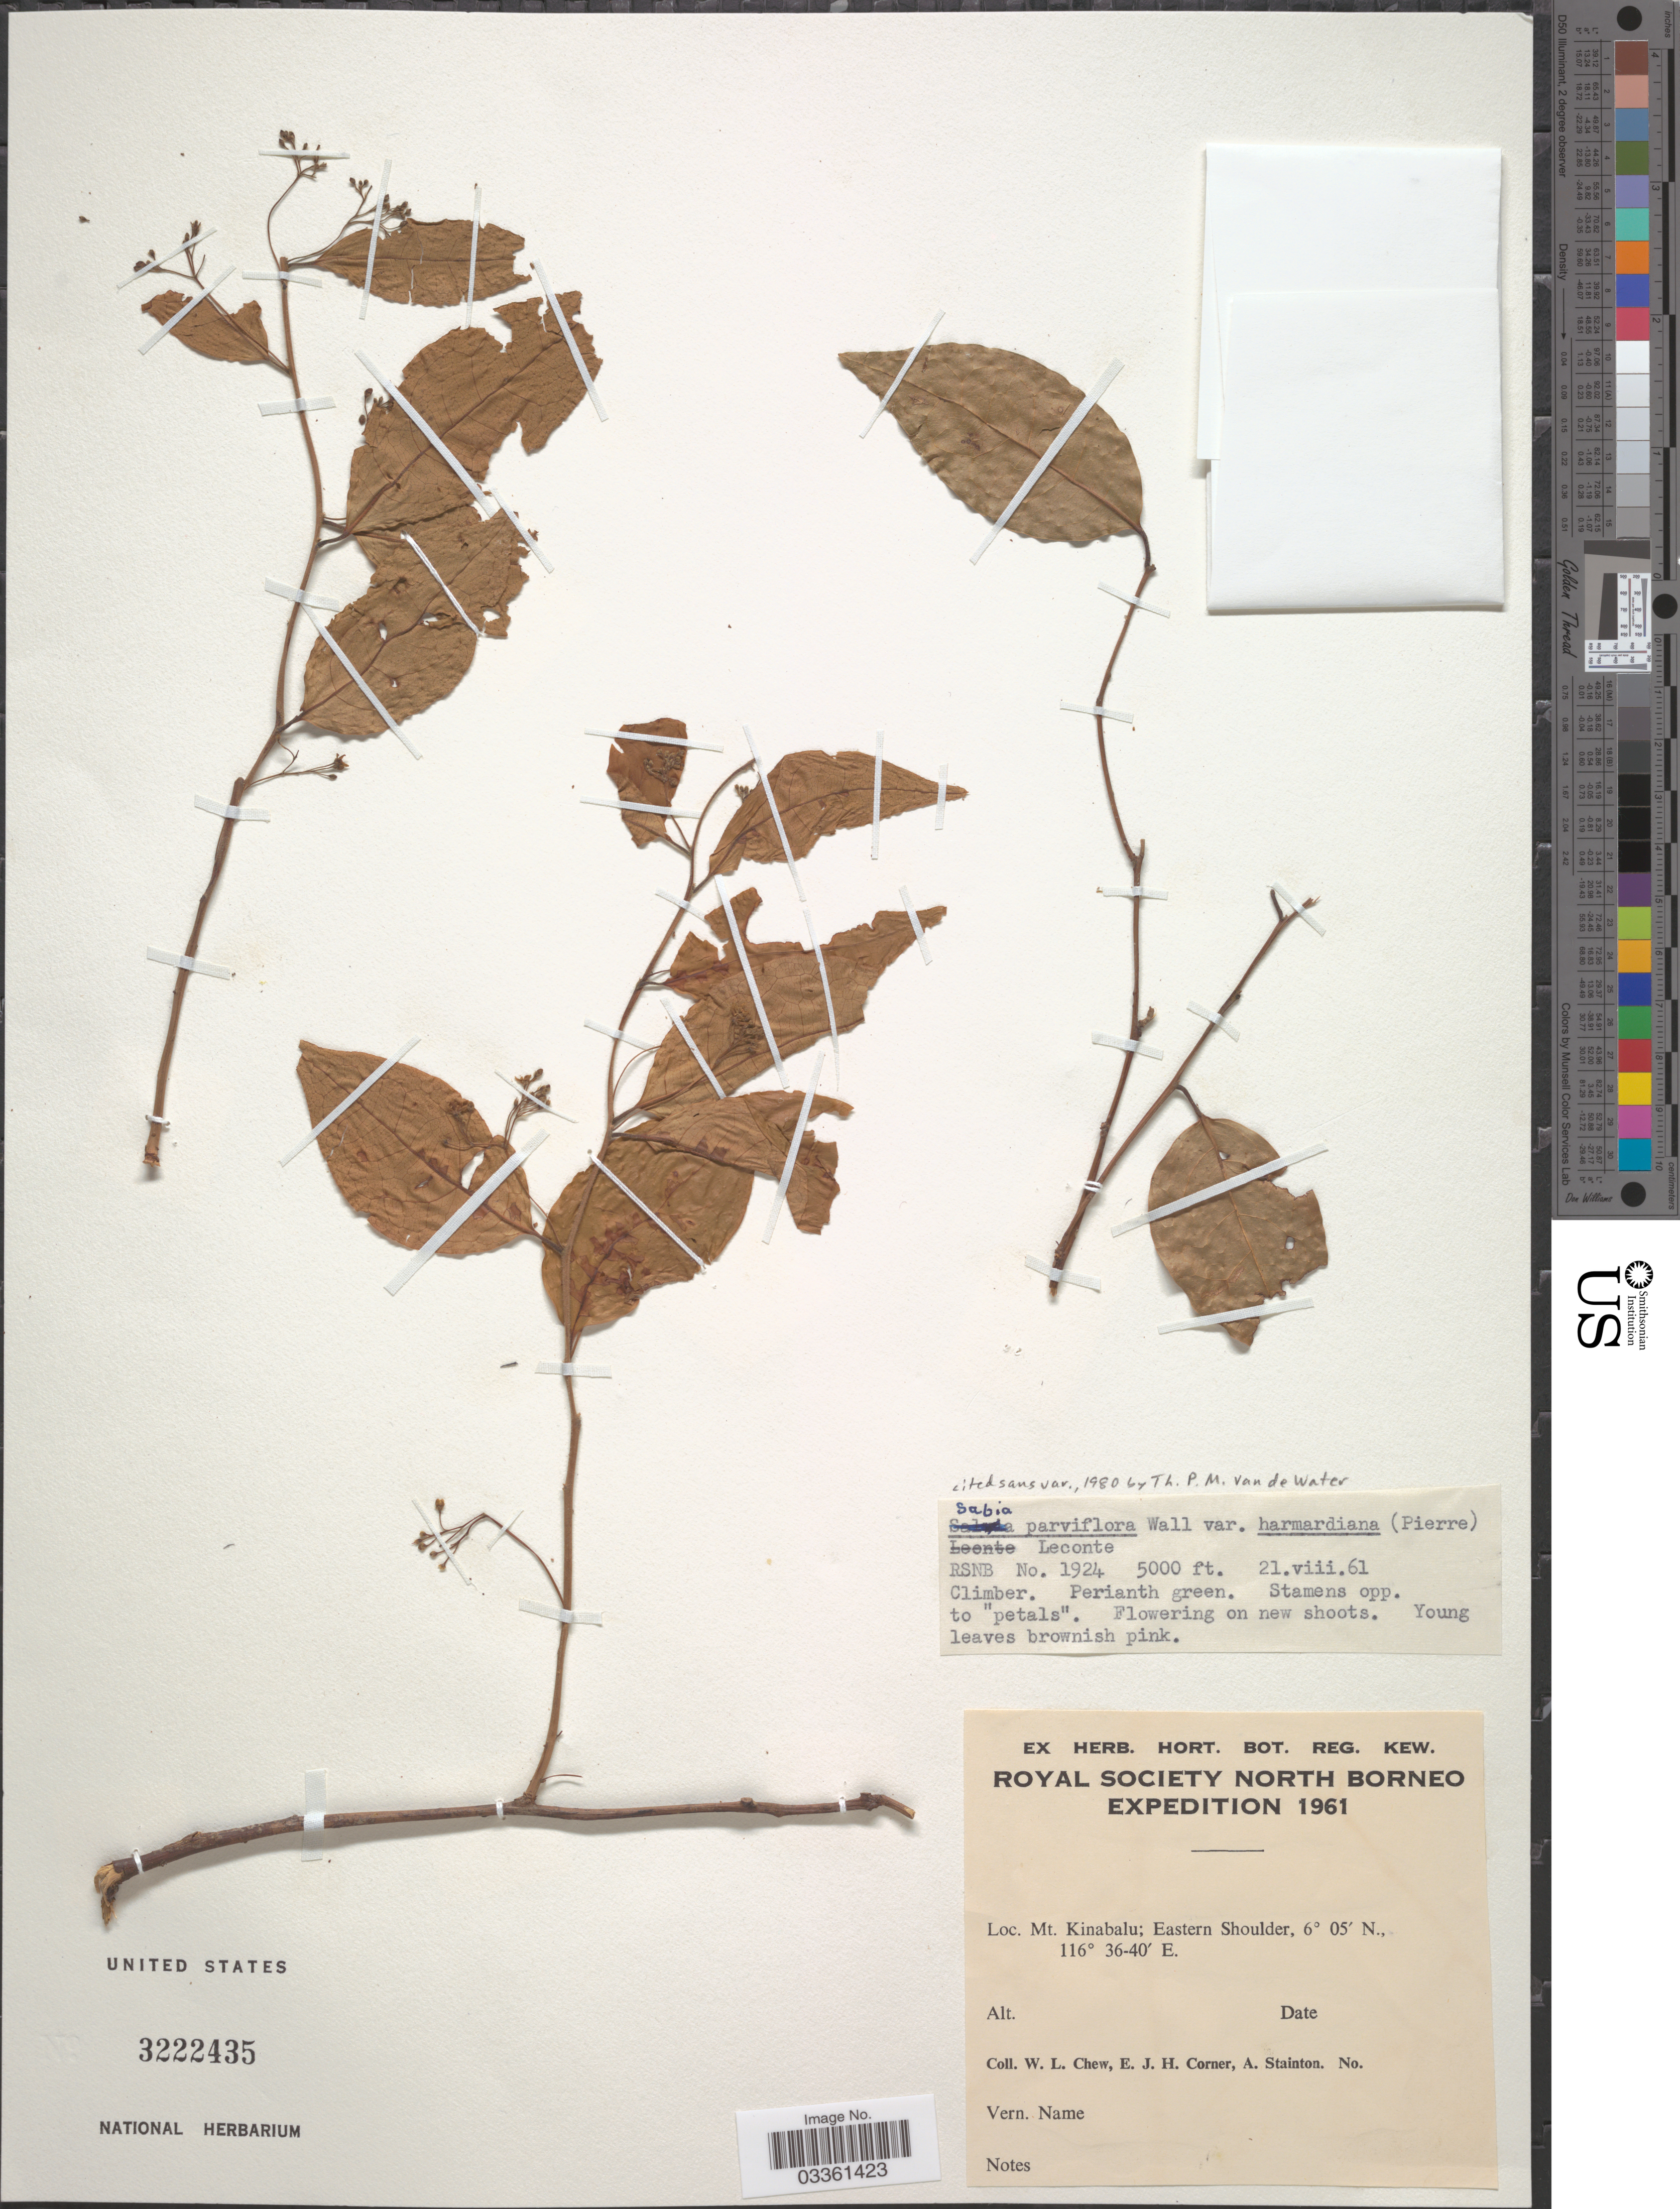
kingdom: Plantae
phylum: Tracheophyta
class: Magnoliopsida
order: Proteales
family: Sabiaceae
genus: Sabia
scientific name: Sabia parviflora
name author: Wall. ex Roxb.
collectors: W. Chew, E. Corner & A. Stainton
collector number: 1924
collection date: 1961-08-21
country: Malaysia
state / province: Sabah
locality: North Borneo. Mt. Kinabalu; Eastern Shoulder.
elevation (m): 1524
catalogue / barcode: US 3222435